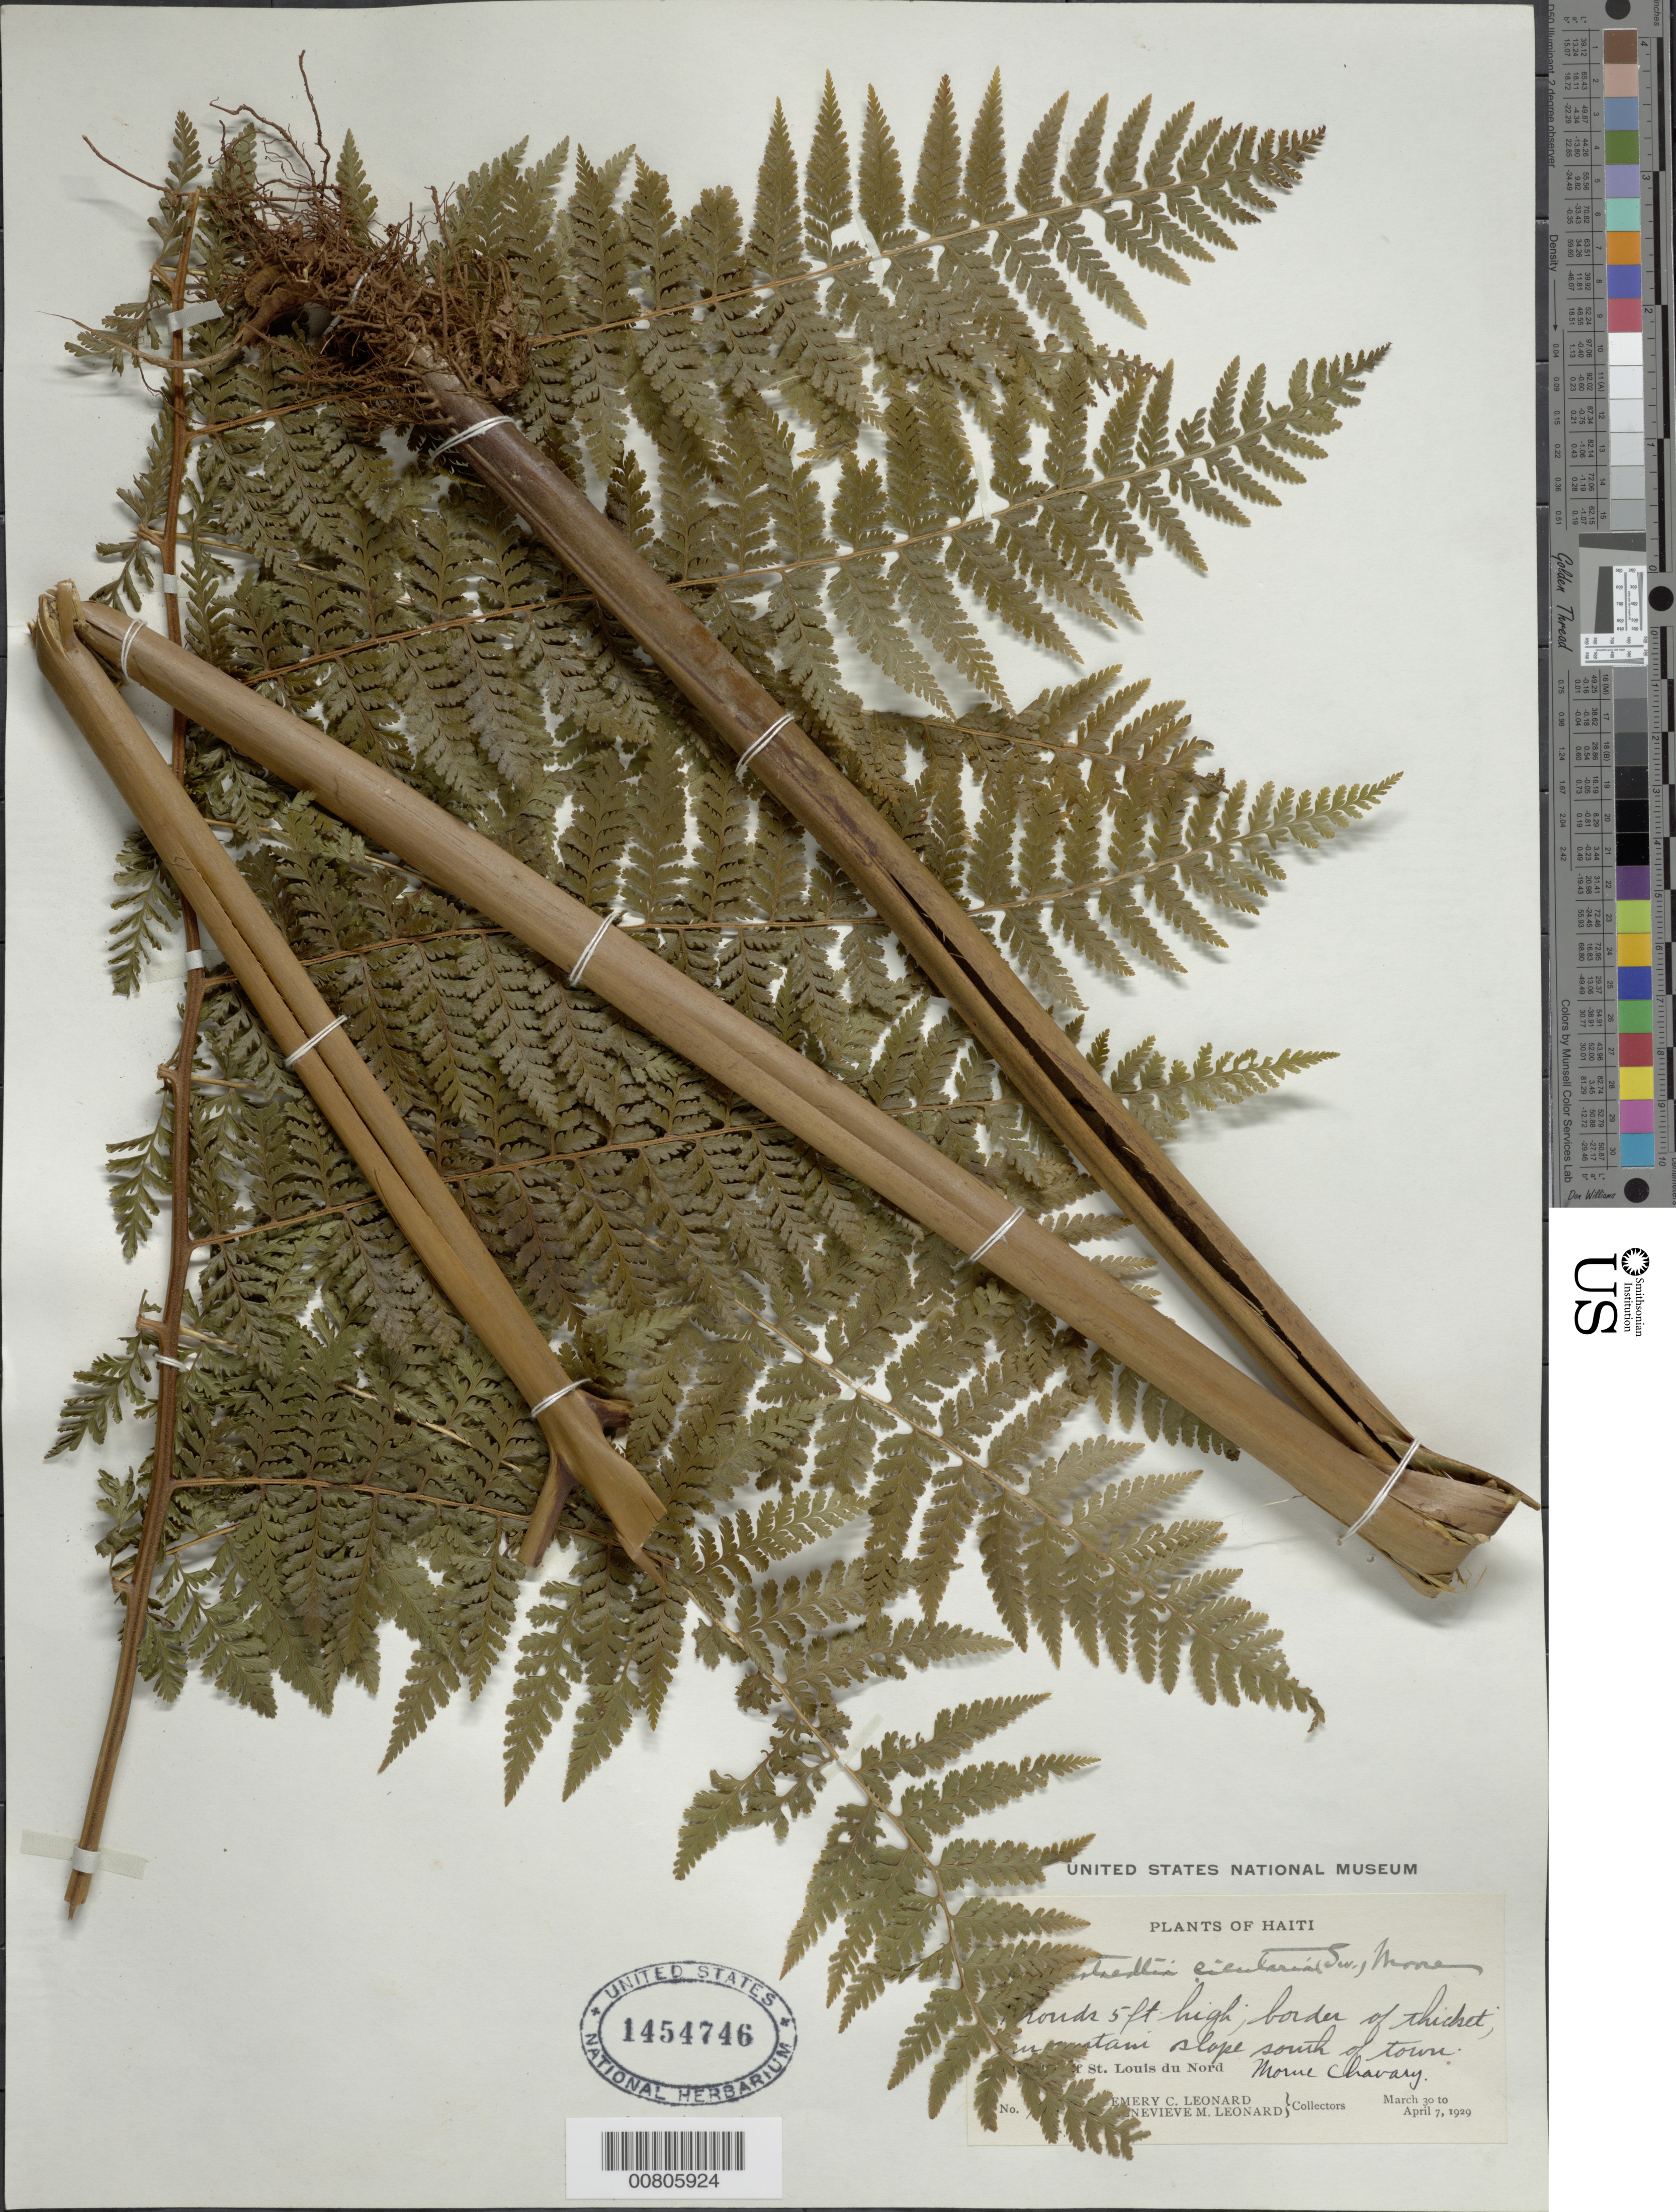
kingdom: Plantae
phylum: Tracheophyta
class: Polypodiopsida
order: Polypodiales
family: Dennstaedtiaceae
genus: Dennstaedtia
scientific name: Dennstaedtia cicutaria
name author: (Sw.) T. Moore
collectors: E. C. Leonard & G. M. Leonard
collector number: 14522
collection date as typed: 30 Mar 1929 to 07 Apr 1929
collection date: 1929-03-30/1929-04-07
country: Haiti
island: Hispaniola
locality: St. Louis du Nord, S of town, Morne Chavary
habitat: Mountain slope, border of thicket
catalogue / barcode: US 1454746